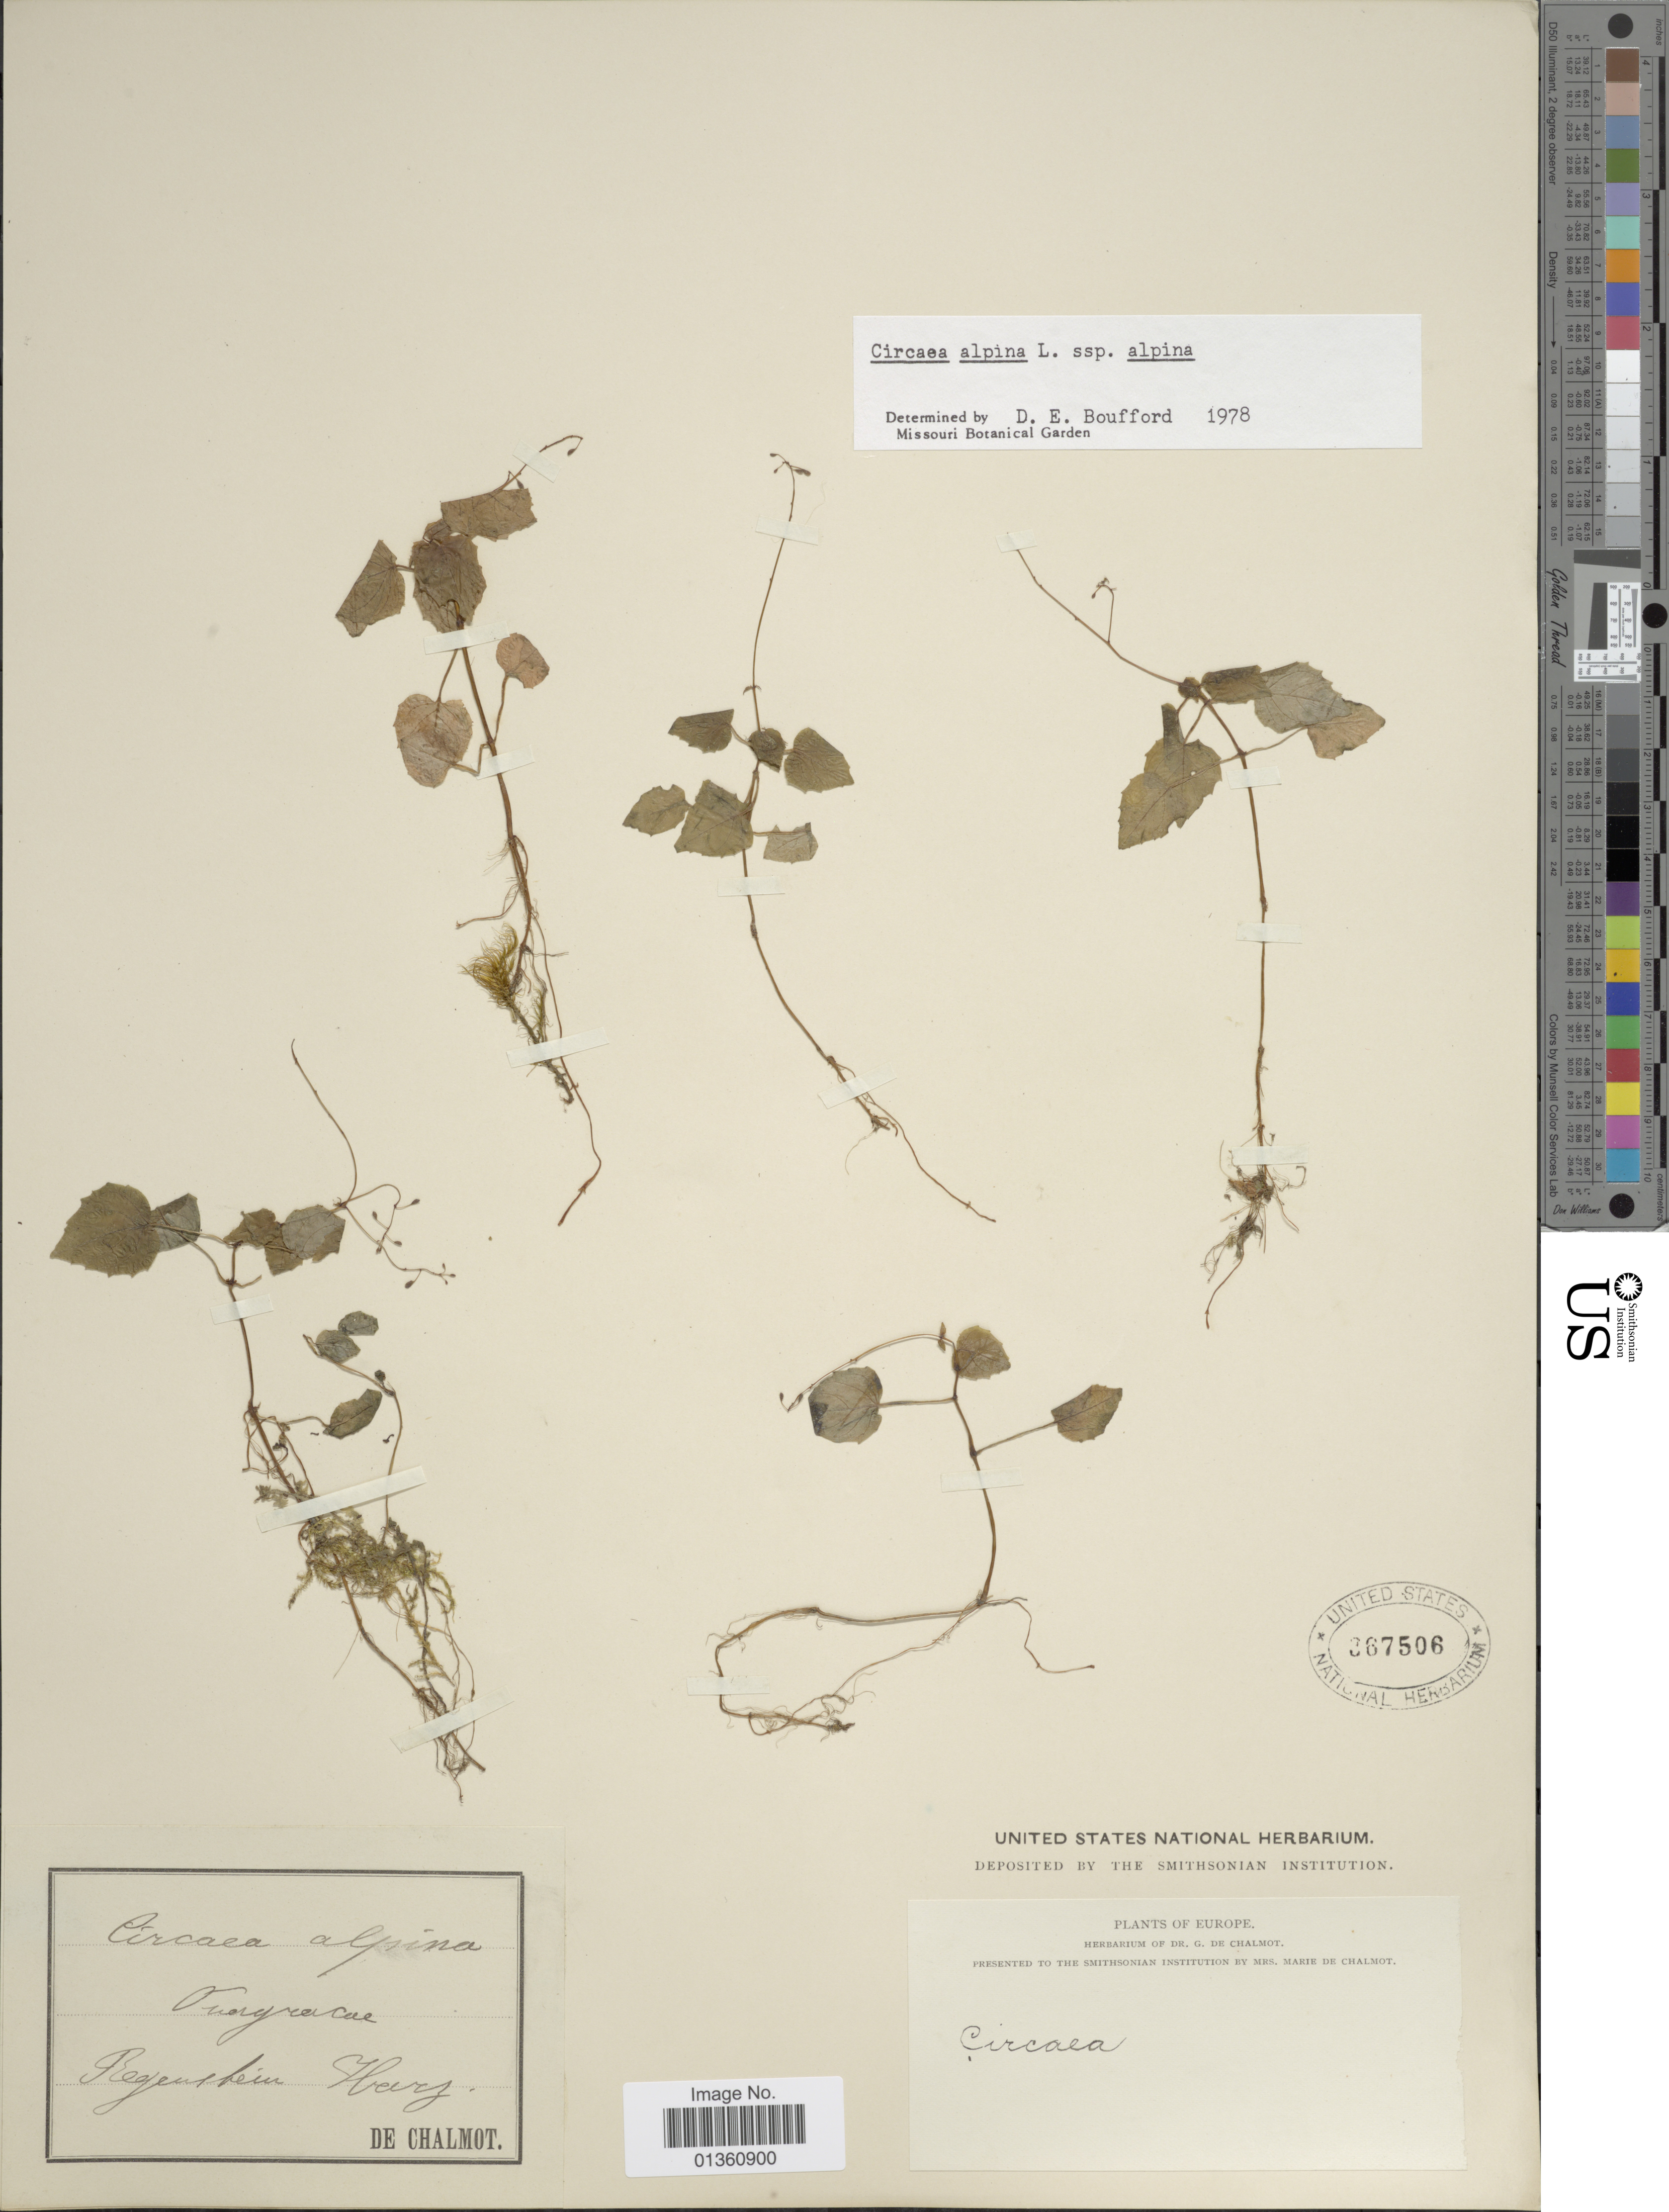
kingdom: Plantae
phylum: Tracheophyta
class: Magnoliopsida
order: Myrtales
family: Onagraceae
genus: Circaea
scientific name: Circaea alpina subsp. alpina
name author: L.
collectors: G. de Chalmot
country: Germany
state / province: Sachsen-Anhalt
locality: Regenstein, Harz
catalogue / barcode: US 367506